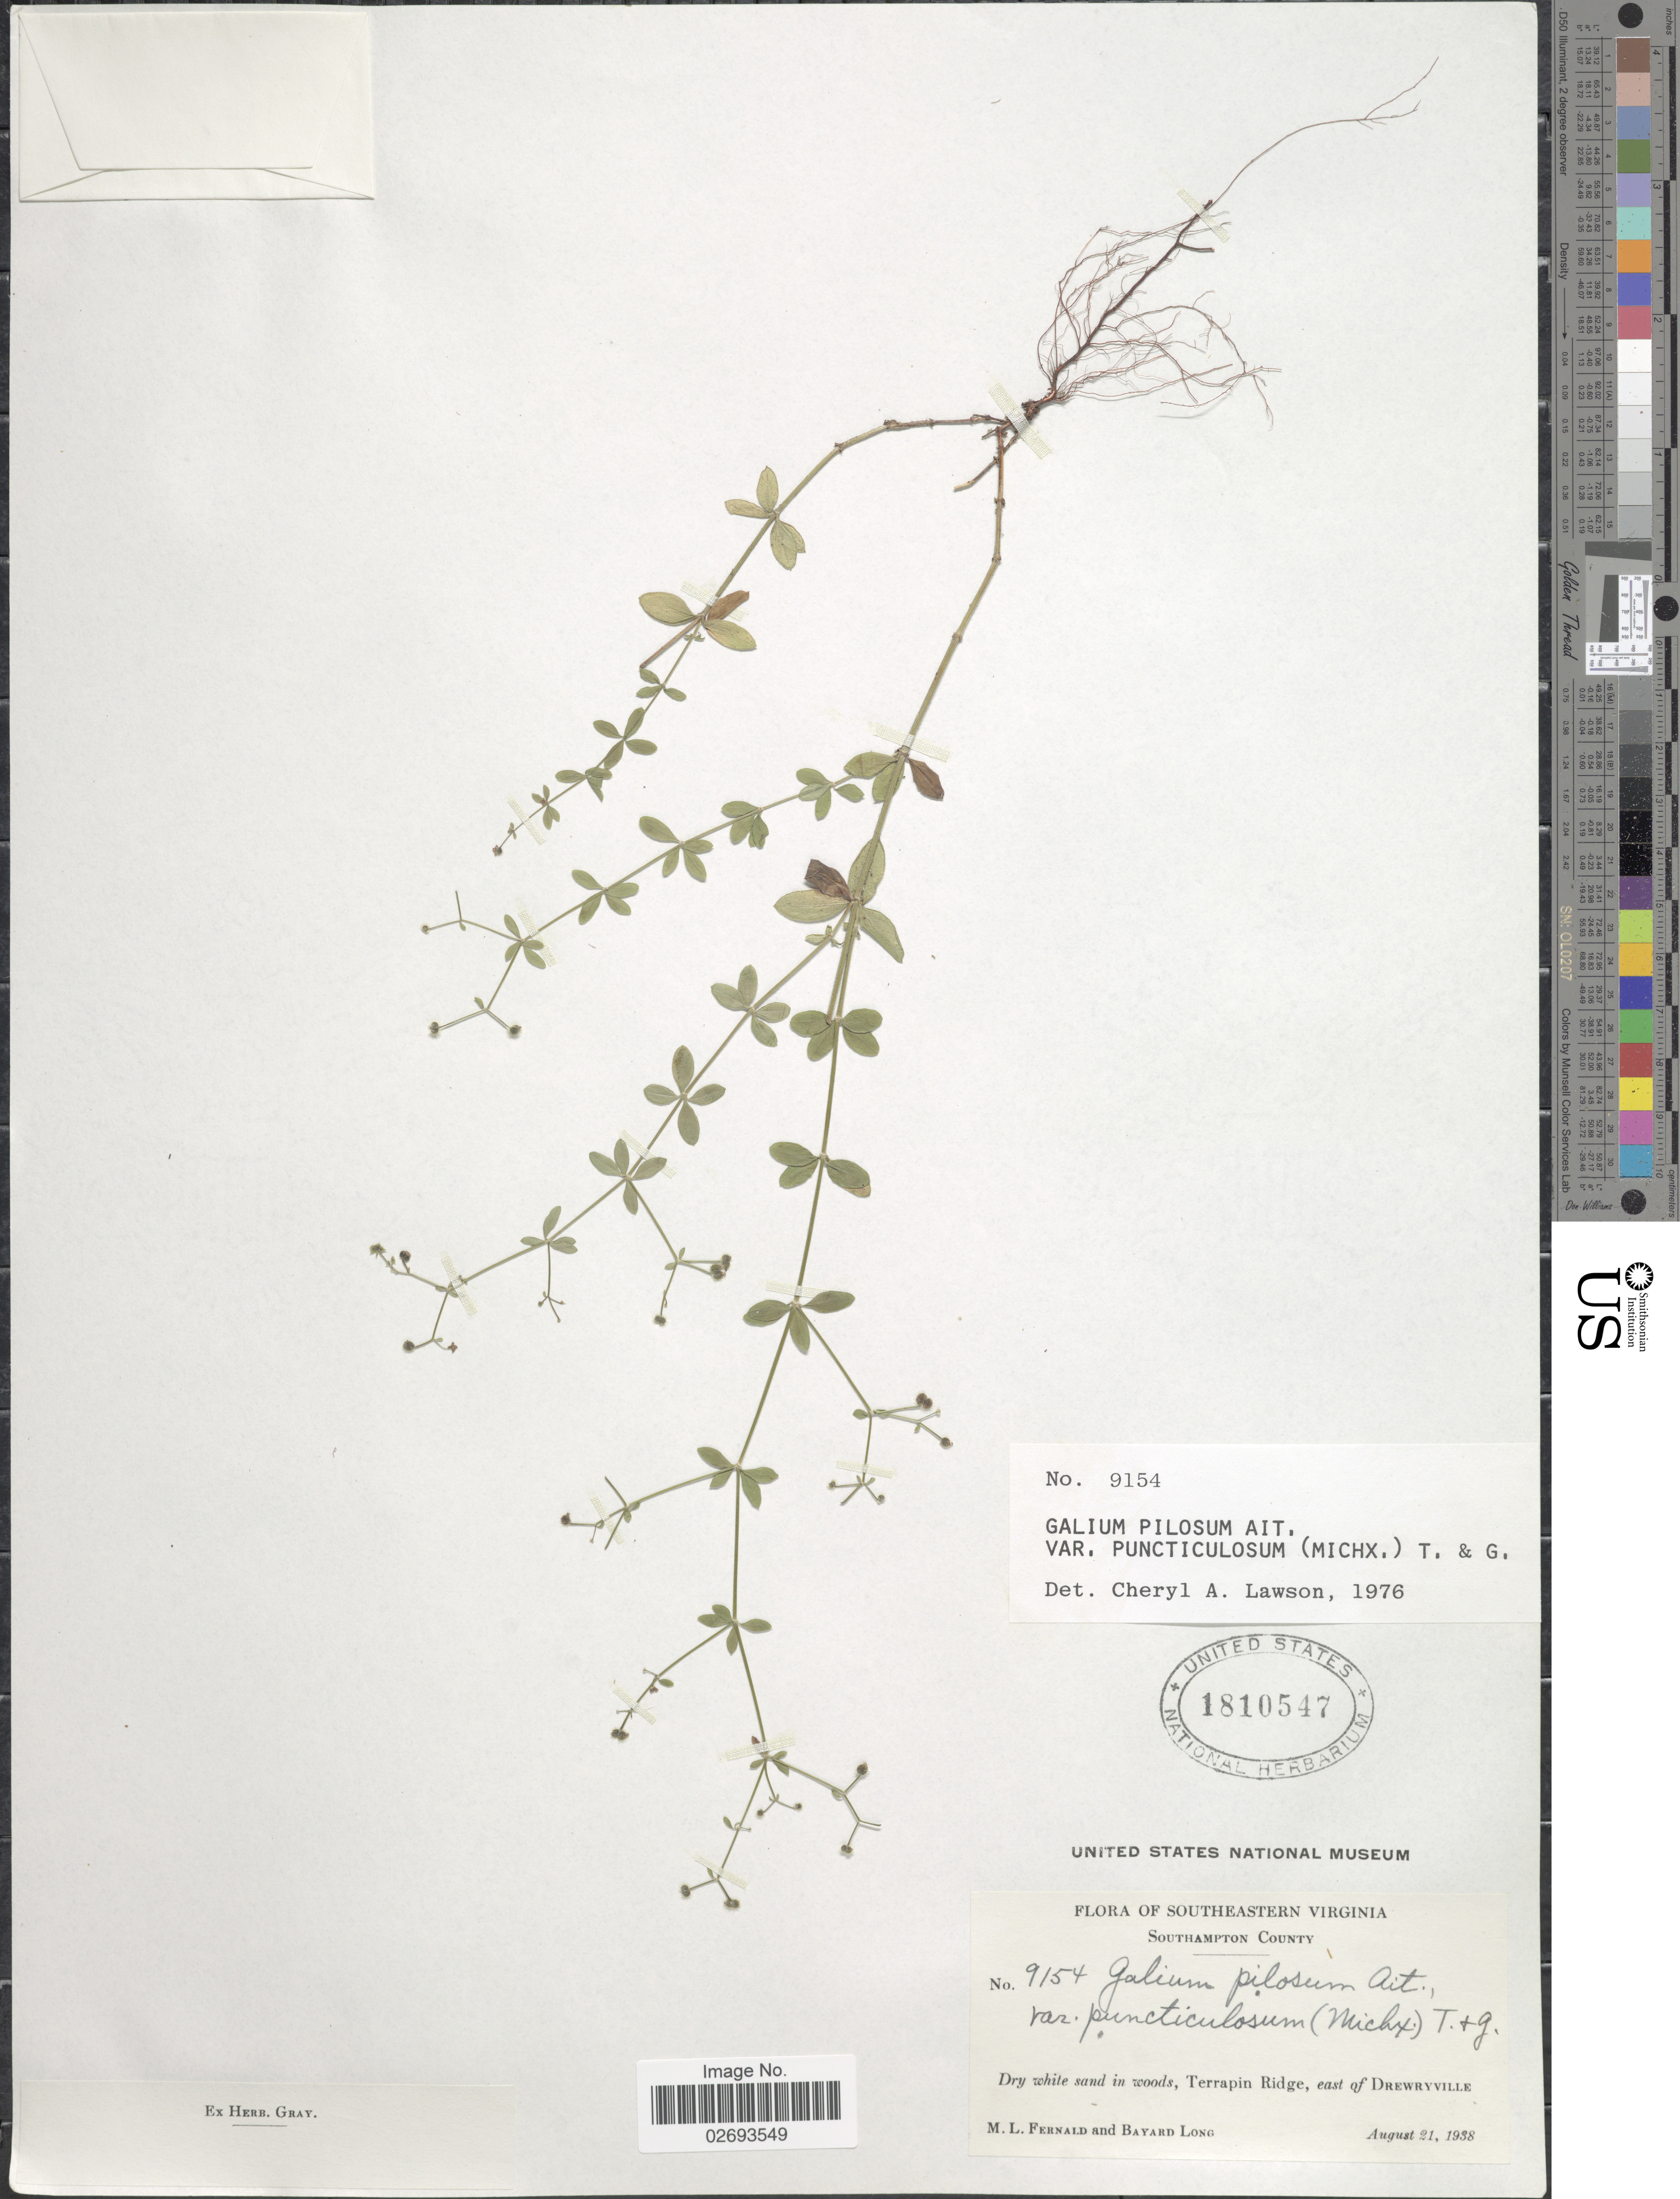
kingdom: Plantae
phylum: Tracheophyta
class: Magnoliopsida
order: Gentianales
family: Rubiaceae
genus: Galium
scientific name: Galium pilosum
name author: Aiton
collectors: M. L. Fernald & B. Long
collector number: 9154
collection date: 1938-08-21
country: United States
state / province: Virginia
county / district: Southampton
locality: Southeastern Virginia, Southampton County, Dry white sand in woods, Terrapin Ridge, east of Drewryville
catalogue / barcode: US 1810547